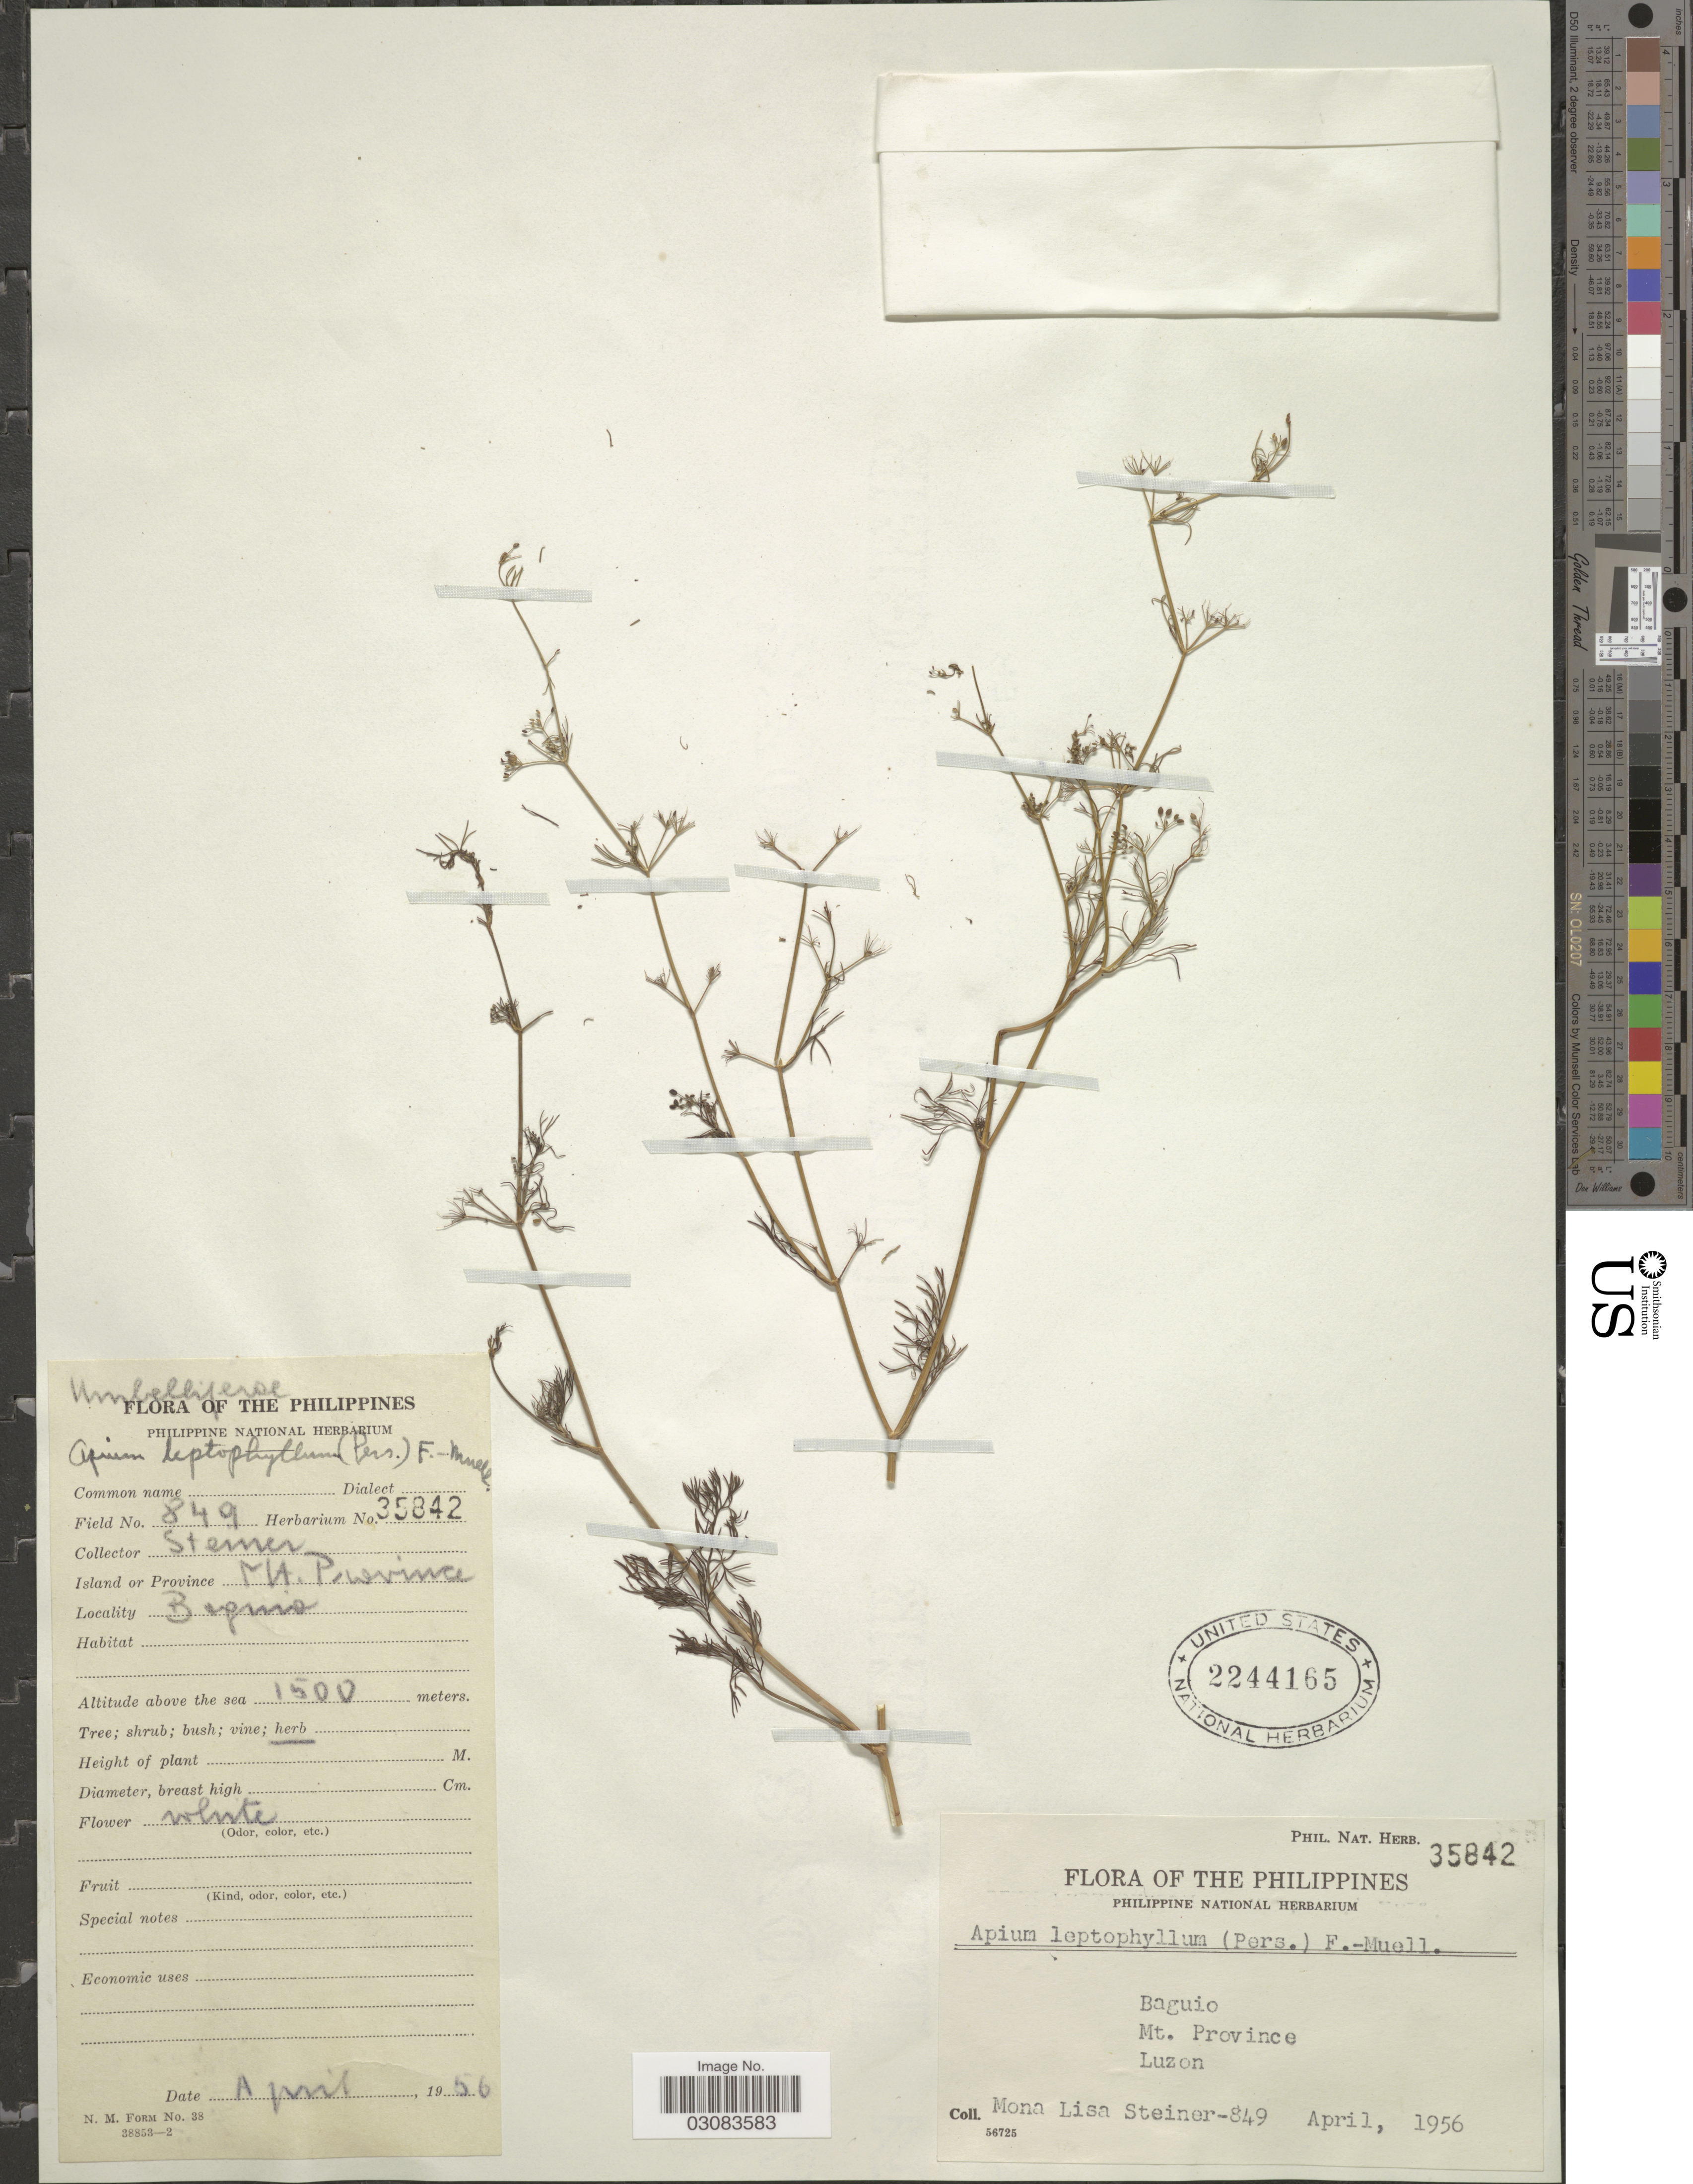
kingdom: Plantae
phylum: Tracheophyta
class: Magnoliopsida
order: Apiales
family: Apiaceae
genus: Cyclospermum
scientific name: Cyclospermum leptophyllum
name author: (Pers.) Sprague ex Britton & P. Wilson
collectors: M. Steiner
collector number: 849/Phil. Nat. Herb. 35842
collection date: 1956-04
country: Philippines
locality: Baguio. Island or Province Mt. Province. Luzon.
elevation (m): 1500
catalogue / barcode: US 2244165